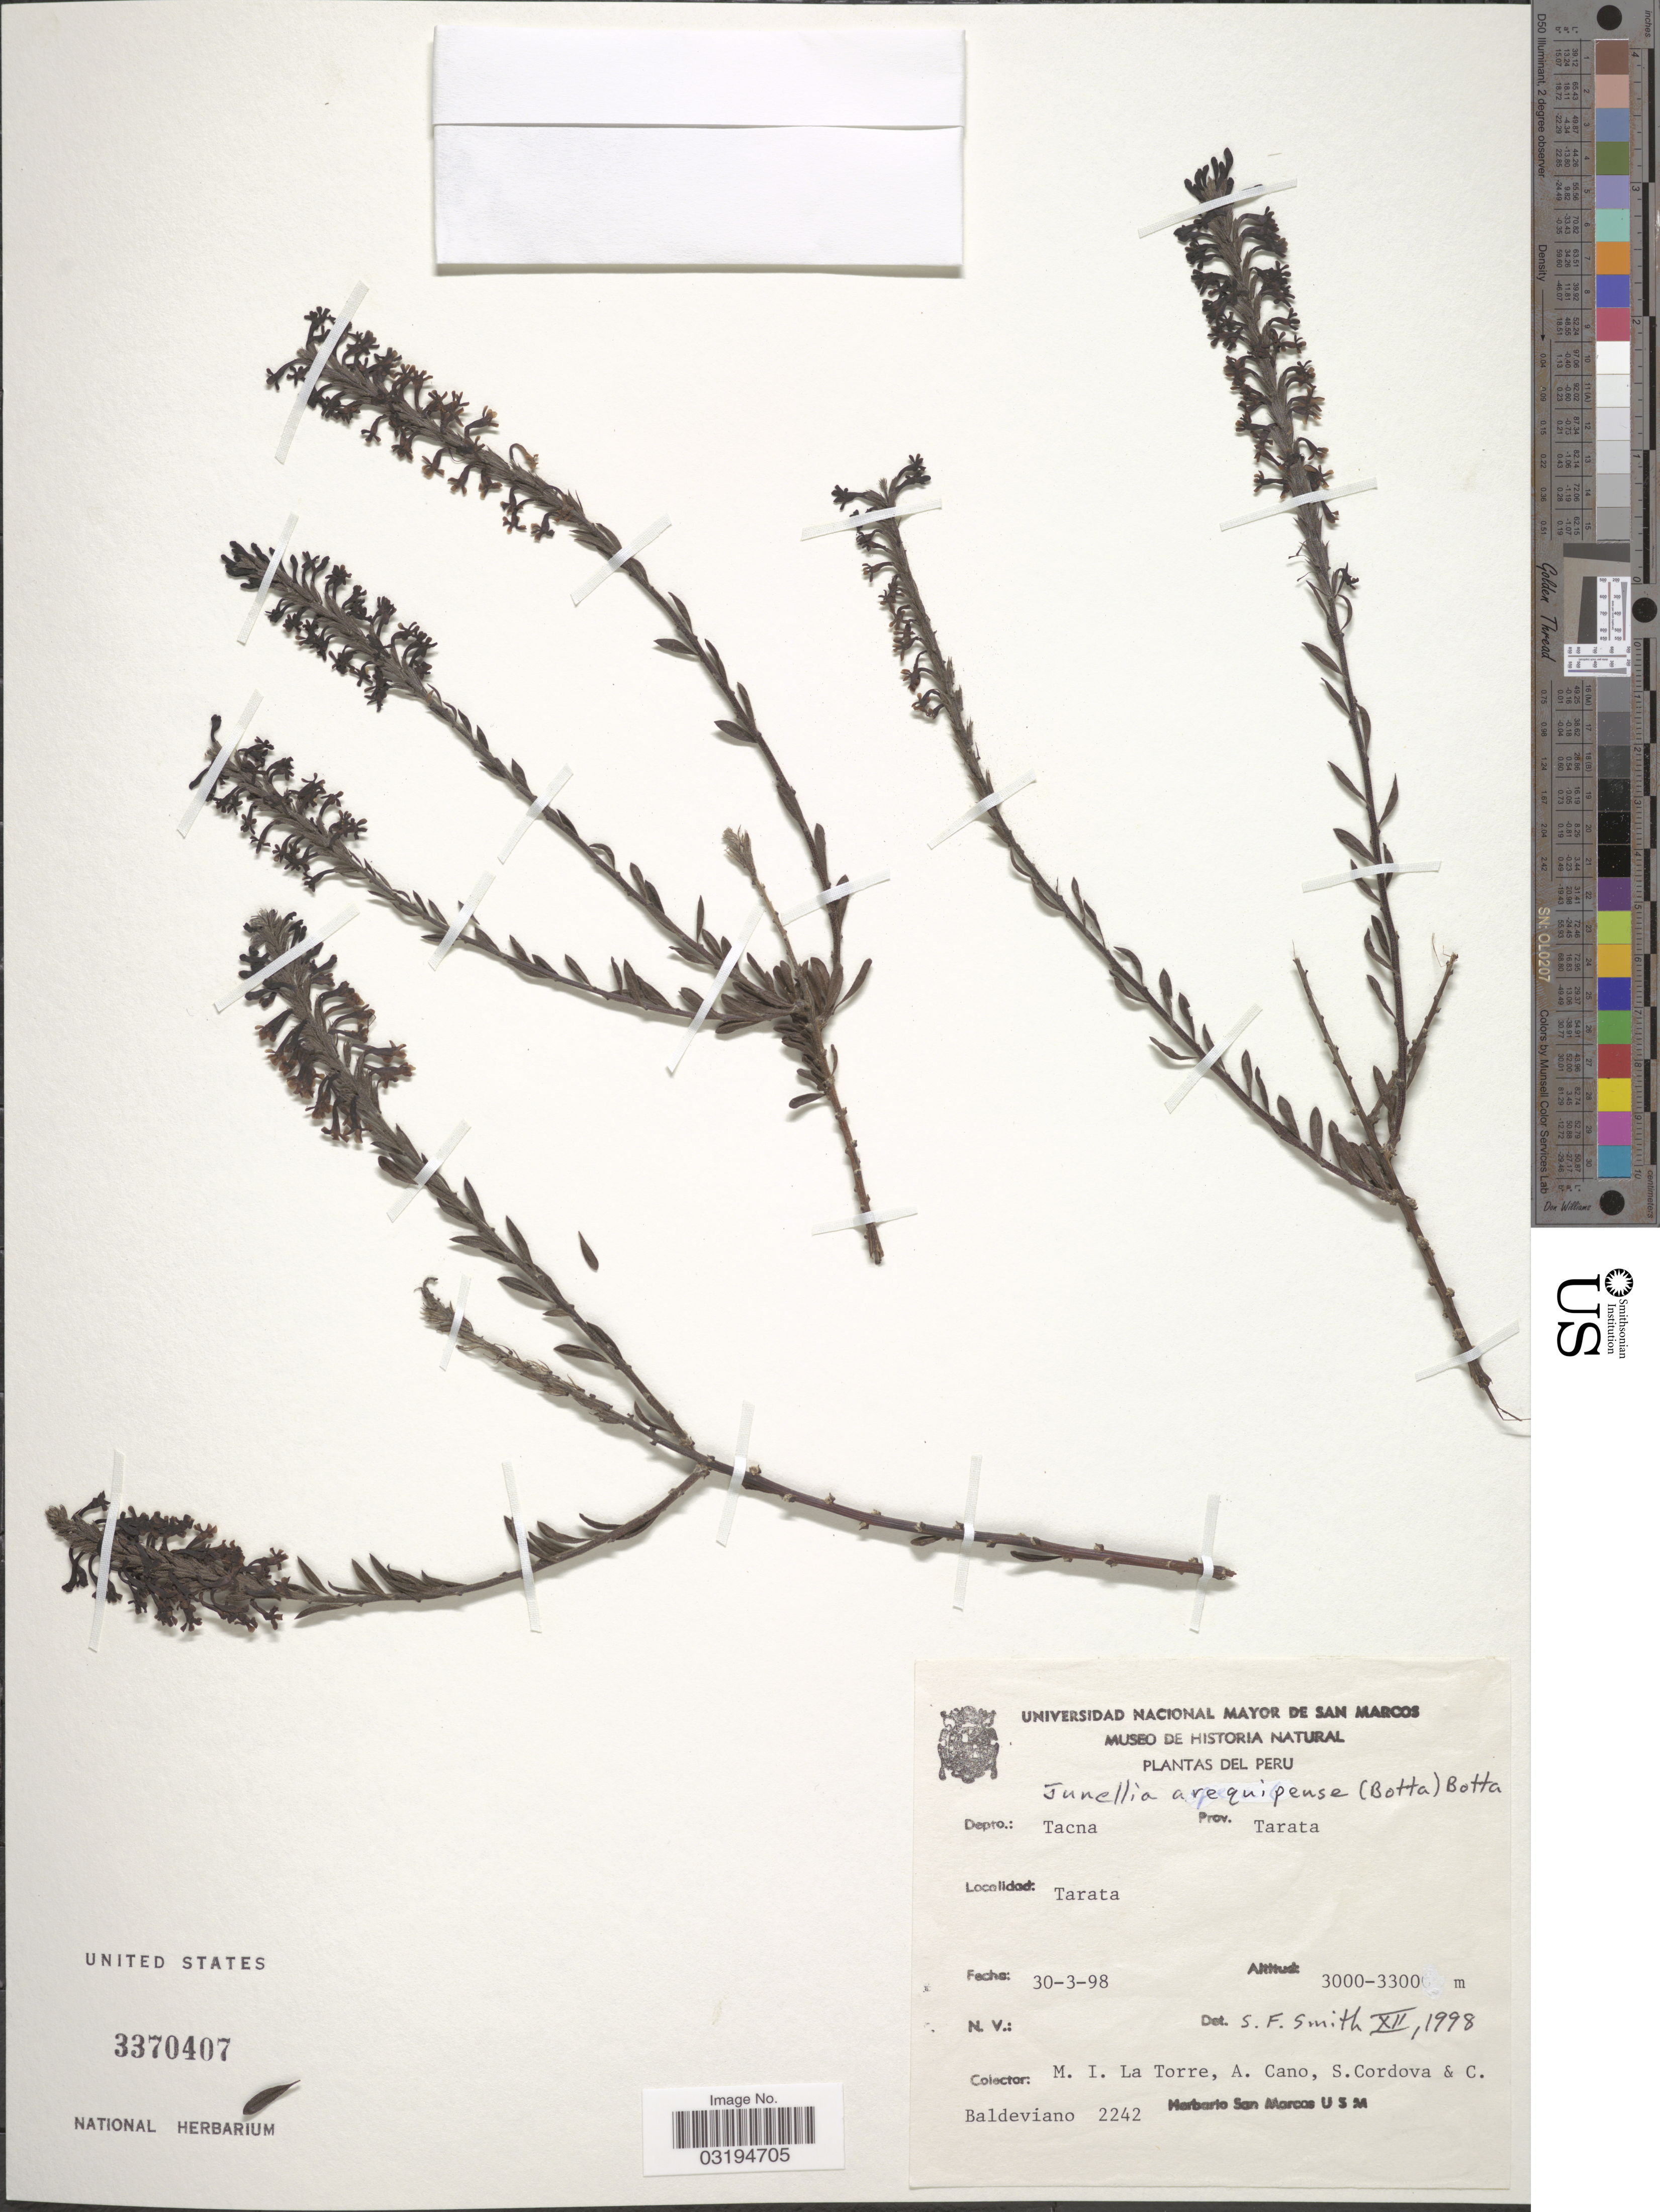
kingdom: Plantae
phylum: Tracheophyta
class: Magnoliopsida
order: Lamiales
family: Verbenaceae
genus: Junellia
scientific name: Junellia arequipense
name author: (Botta) Botta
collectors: M. La Torre, A. Cano, S. Cordova & C. Baldeviano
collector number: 2242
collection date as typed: Transcribed d/m/y: 30/3/98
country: Peru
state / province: Tacna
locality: Depto.: Tacna. Prov. Tarata. Tarata.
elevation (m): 3000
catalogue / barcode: US 3370407